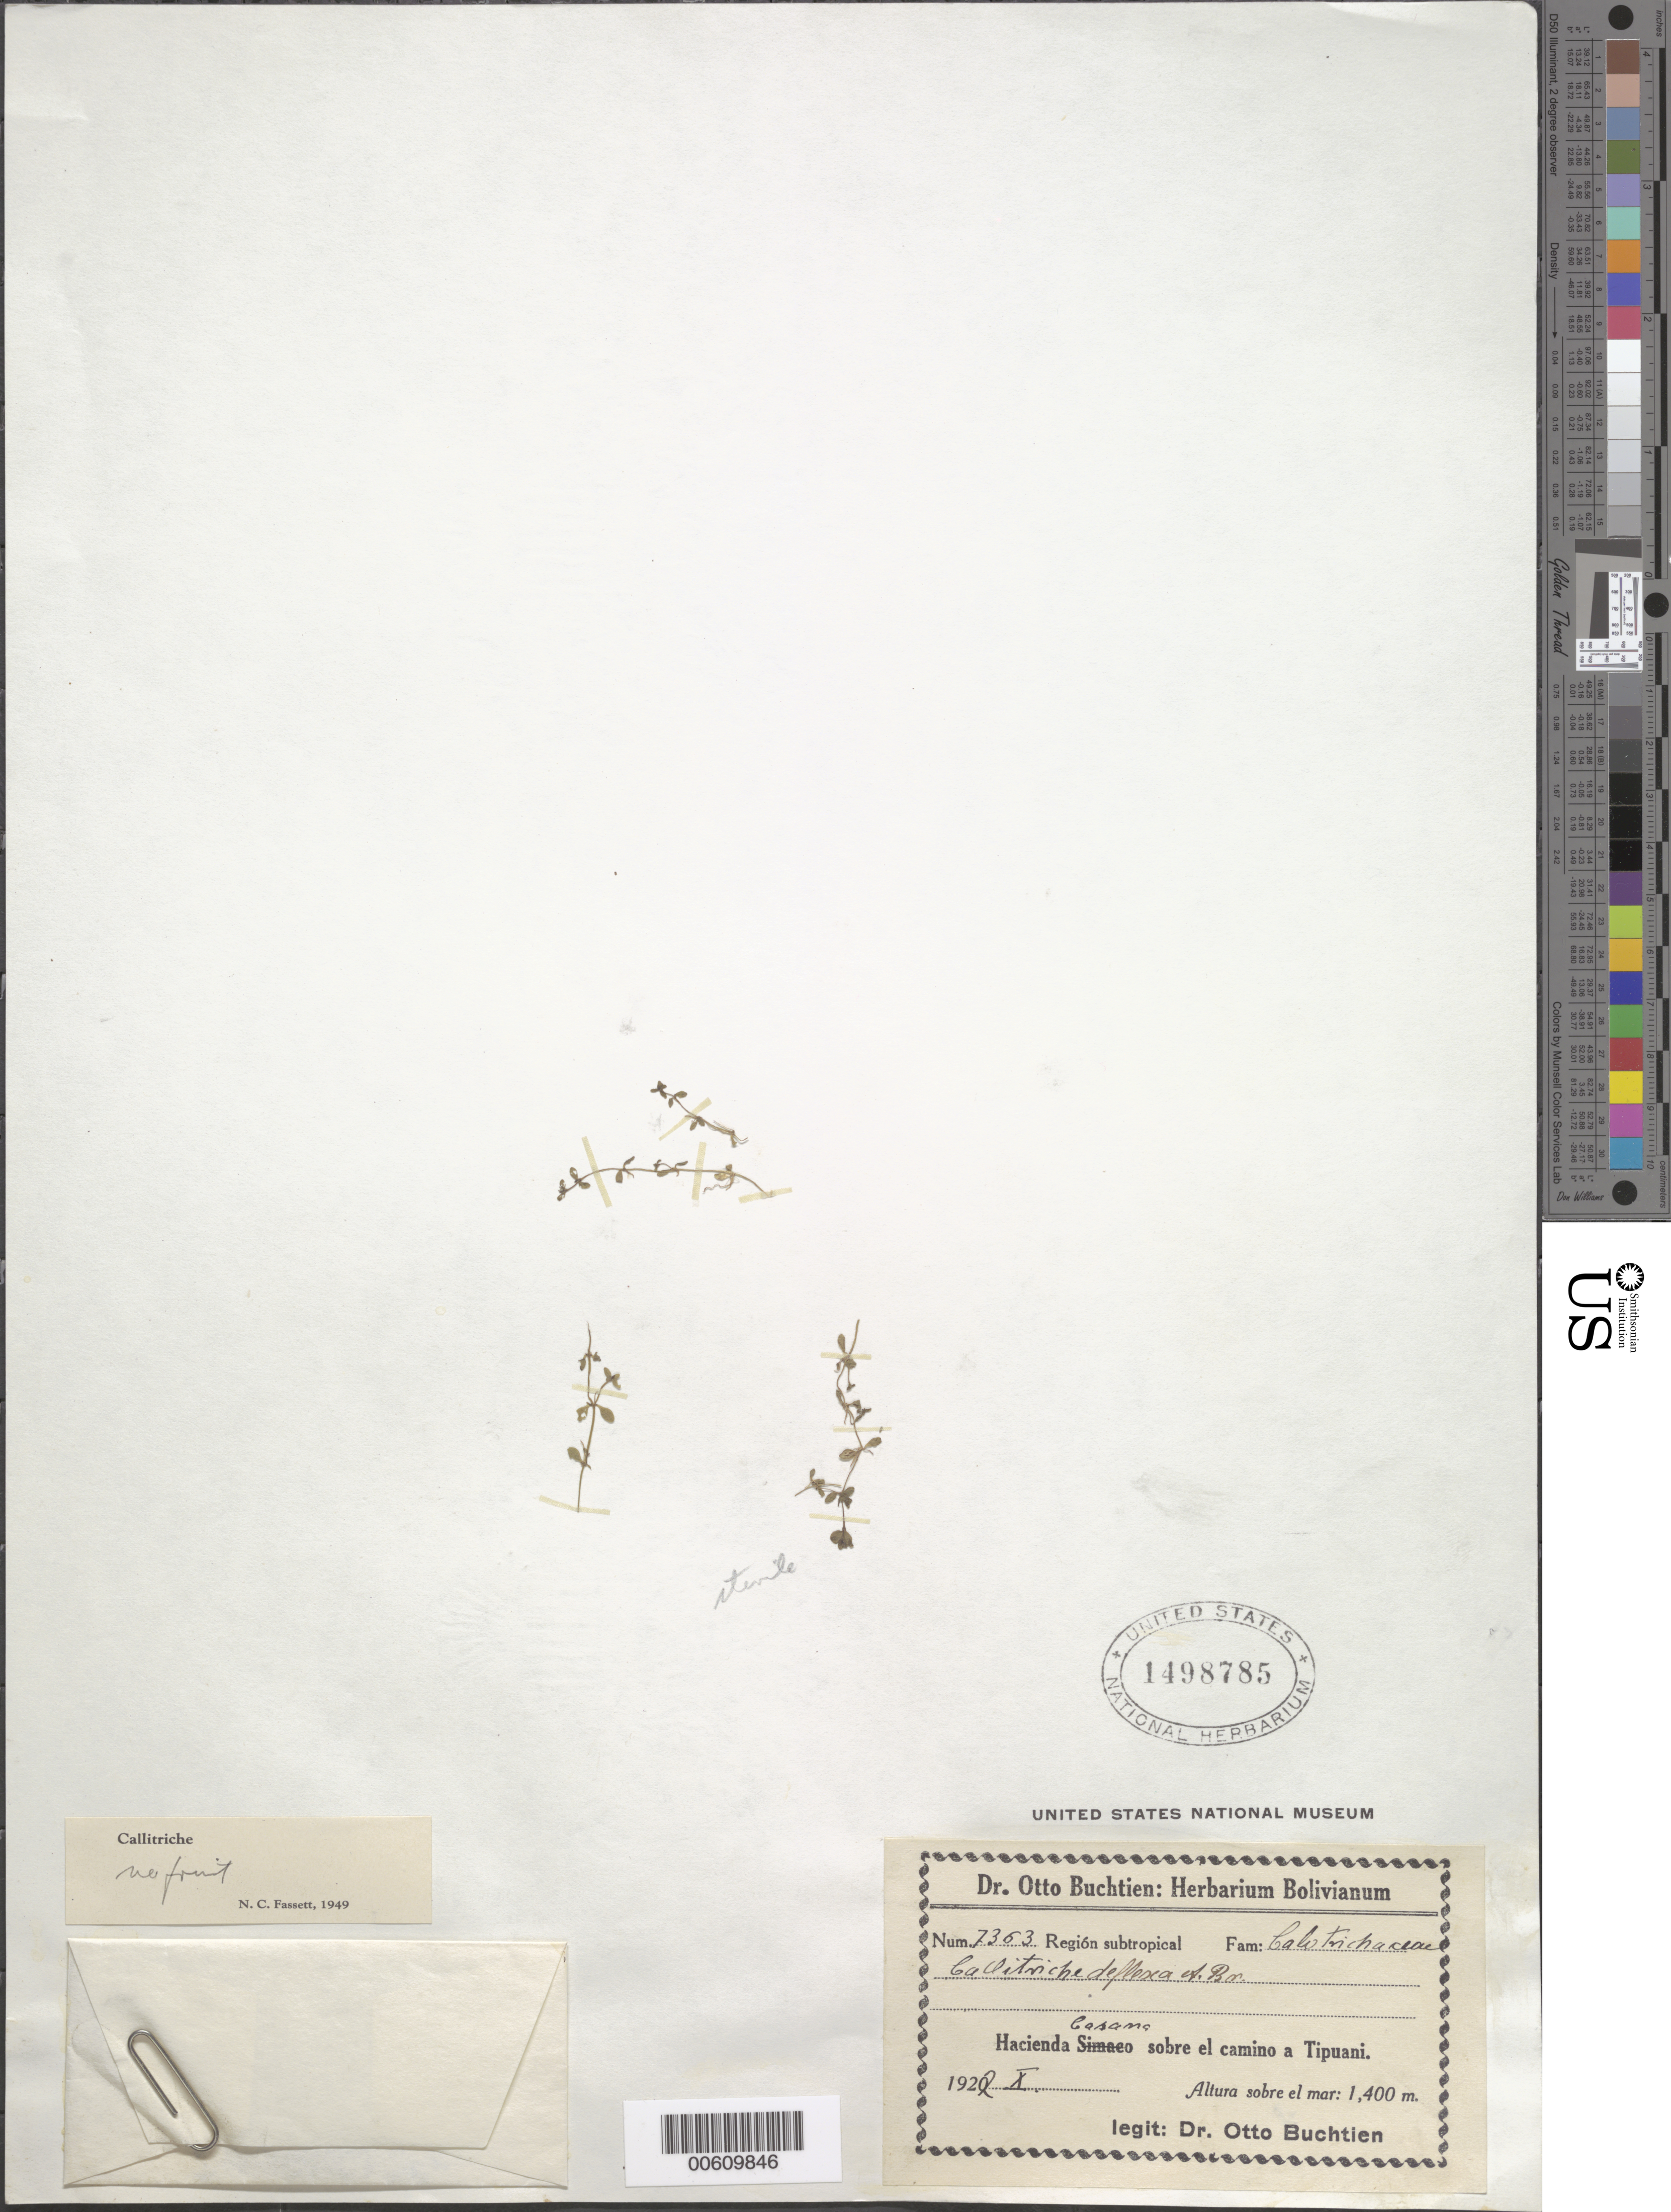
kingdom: Plantae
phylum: Tracheophyta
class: Magnoliopsida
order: Lamiales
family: Plantaginaceae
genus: Callitriche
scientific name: Callitriche deflexa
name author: A. Braun ex Hegelm.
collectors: O. Buchtien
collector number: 7363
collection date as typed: Oct 1922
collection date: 1922-10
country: Bolivia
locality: Casana sobre El Camino aTipuani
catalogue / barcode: US 1498785